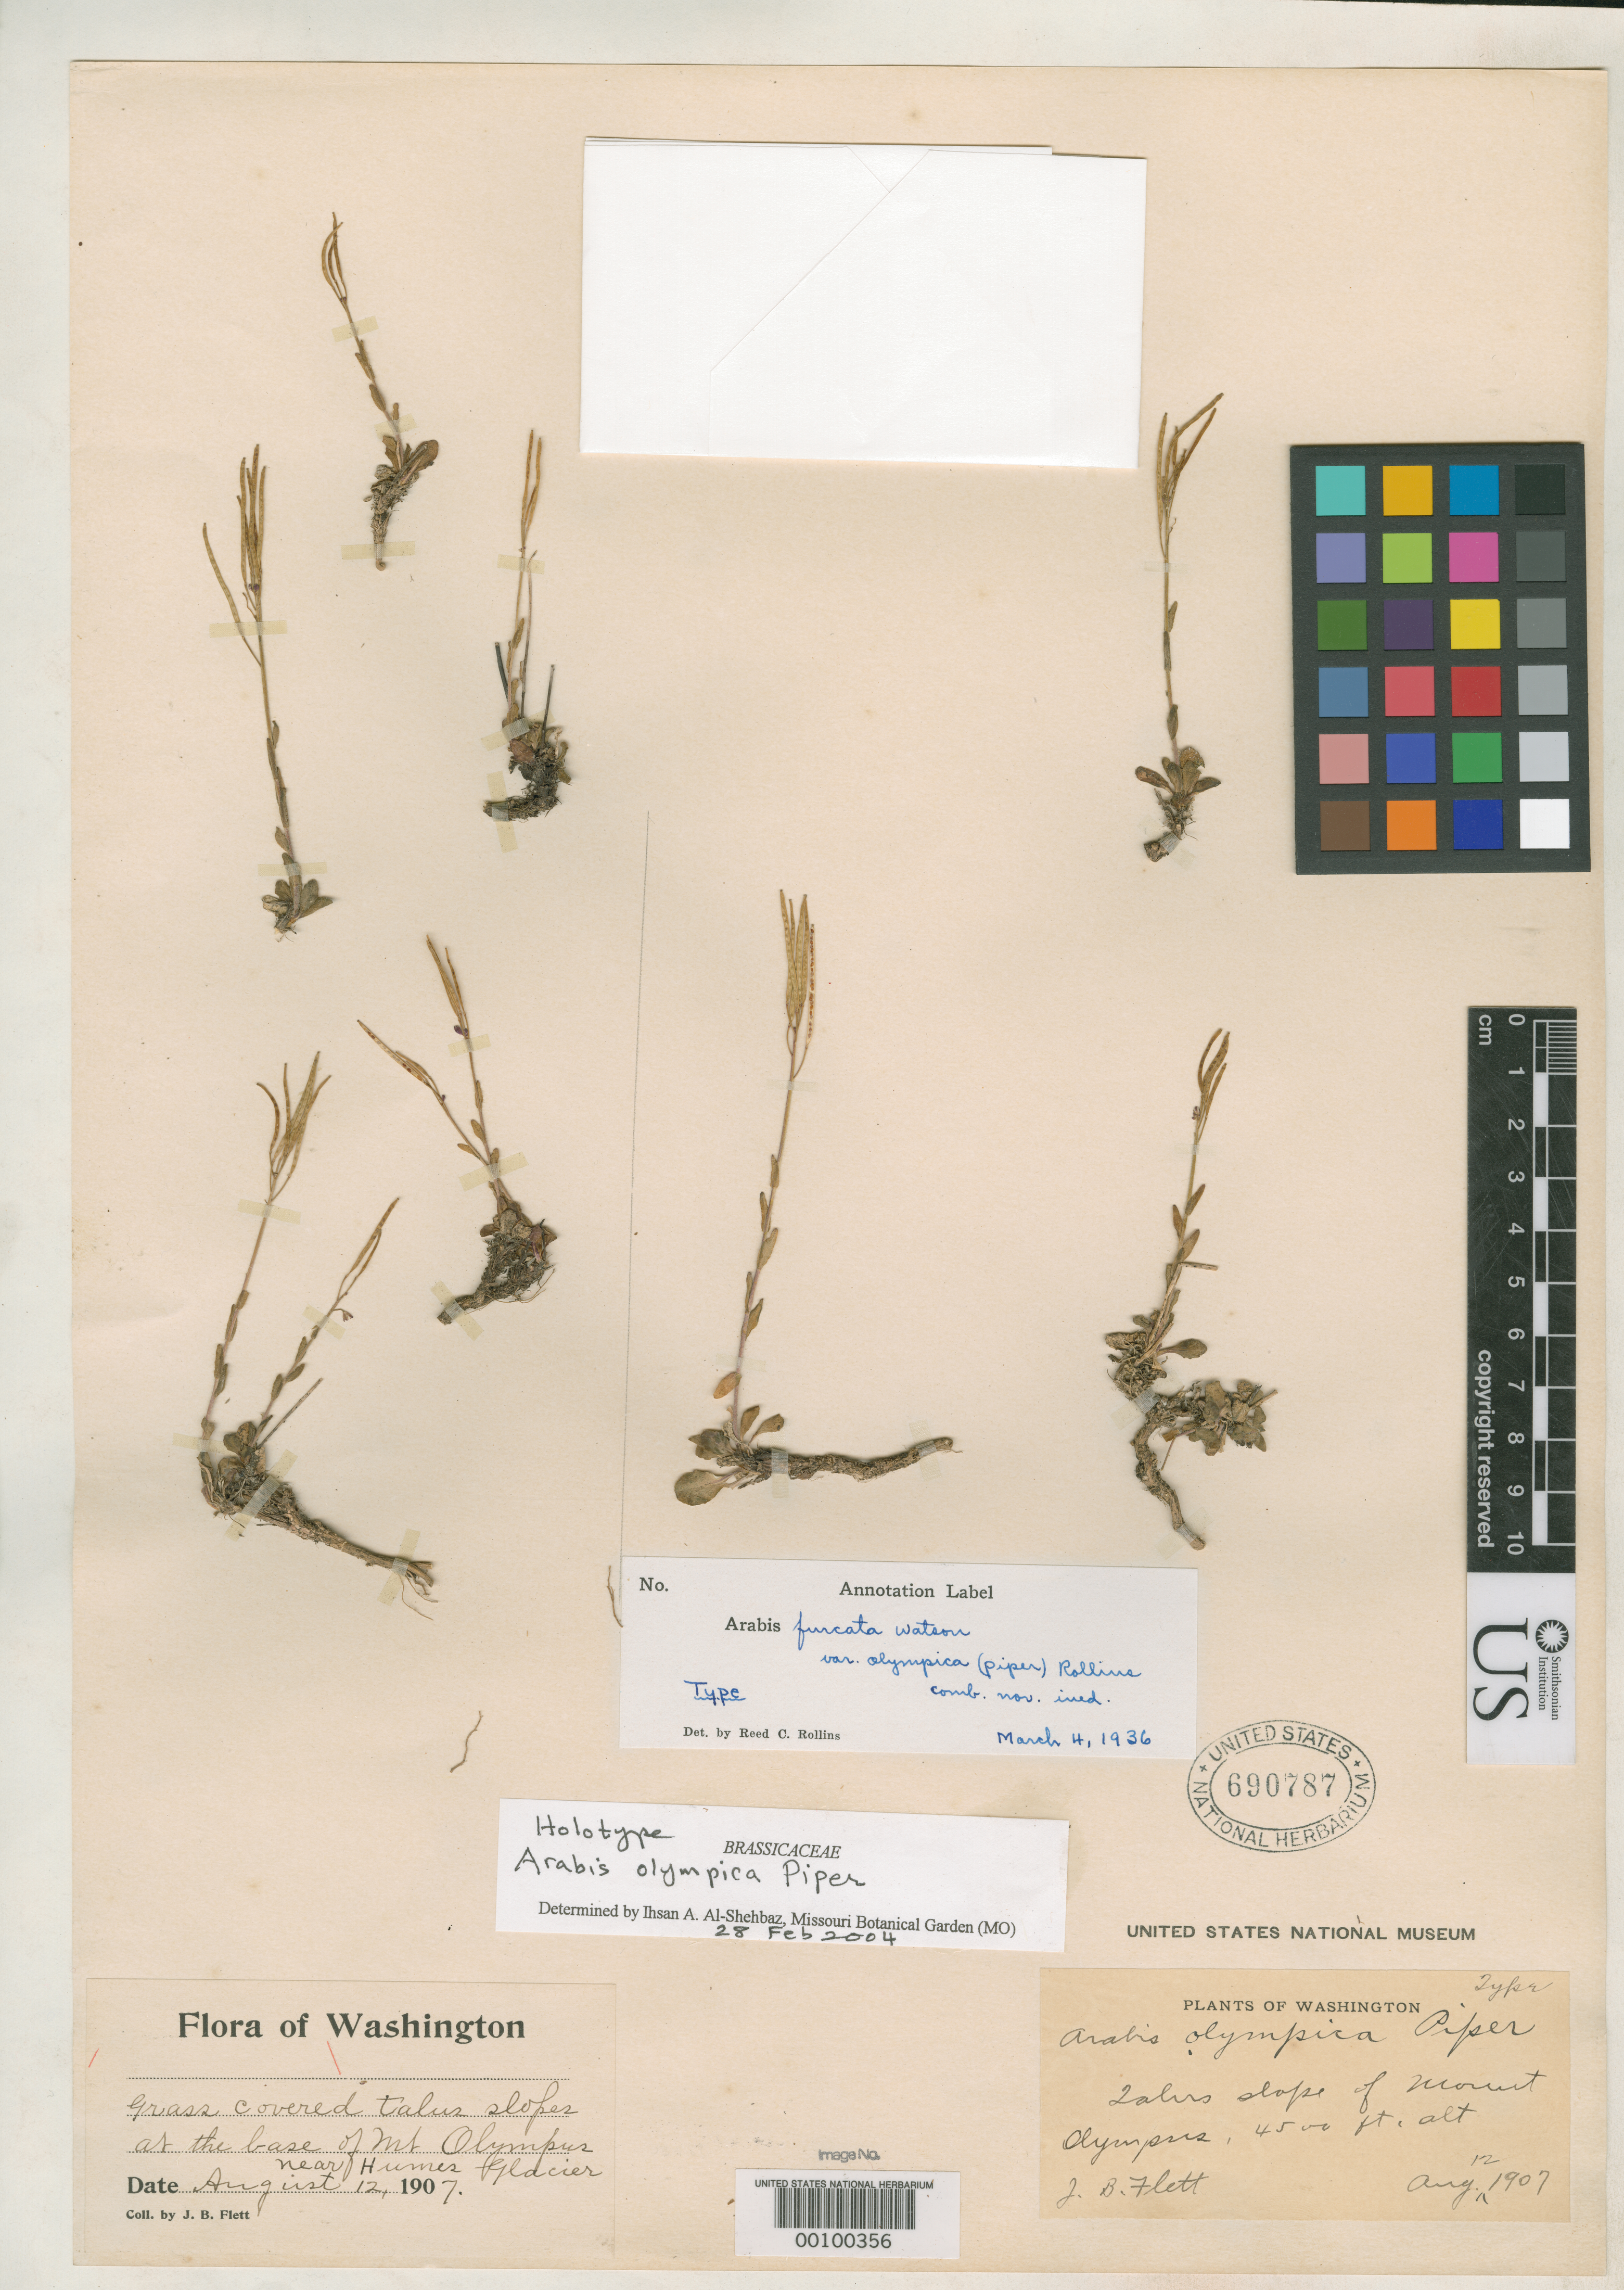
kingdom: Plantae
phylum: Tracheophyta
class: Magnoliopsida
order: Brassicales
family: Brassicaceae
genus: Arabis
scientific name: Arabis olympica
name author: Piper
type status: Holotype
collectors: J. Flett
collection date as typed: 12 Aug 1907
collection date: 1907-08-12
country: United States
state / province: Washington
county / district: Jefferson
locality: Mt. Olympus, near Humes Glacier.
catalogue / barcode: US 690787